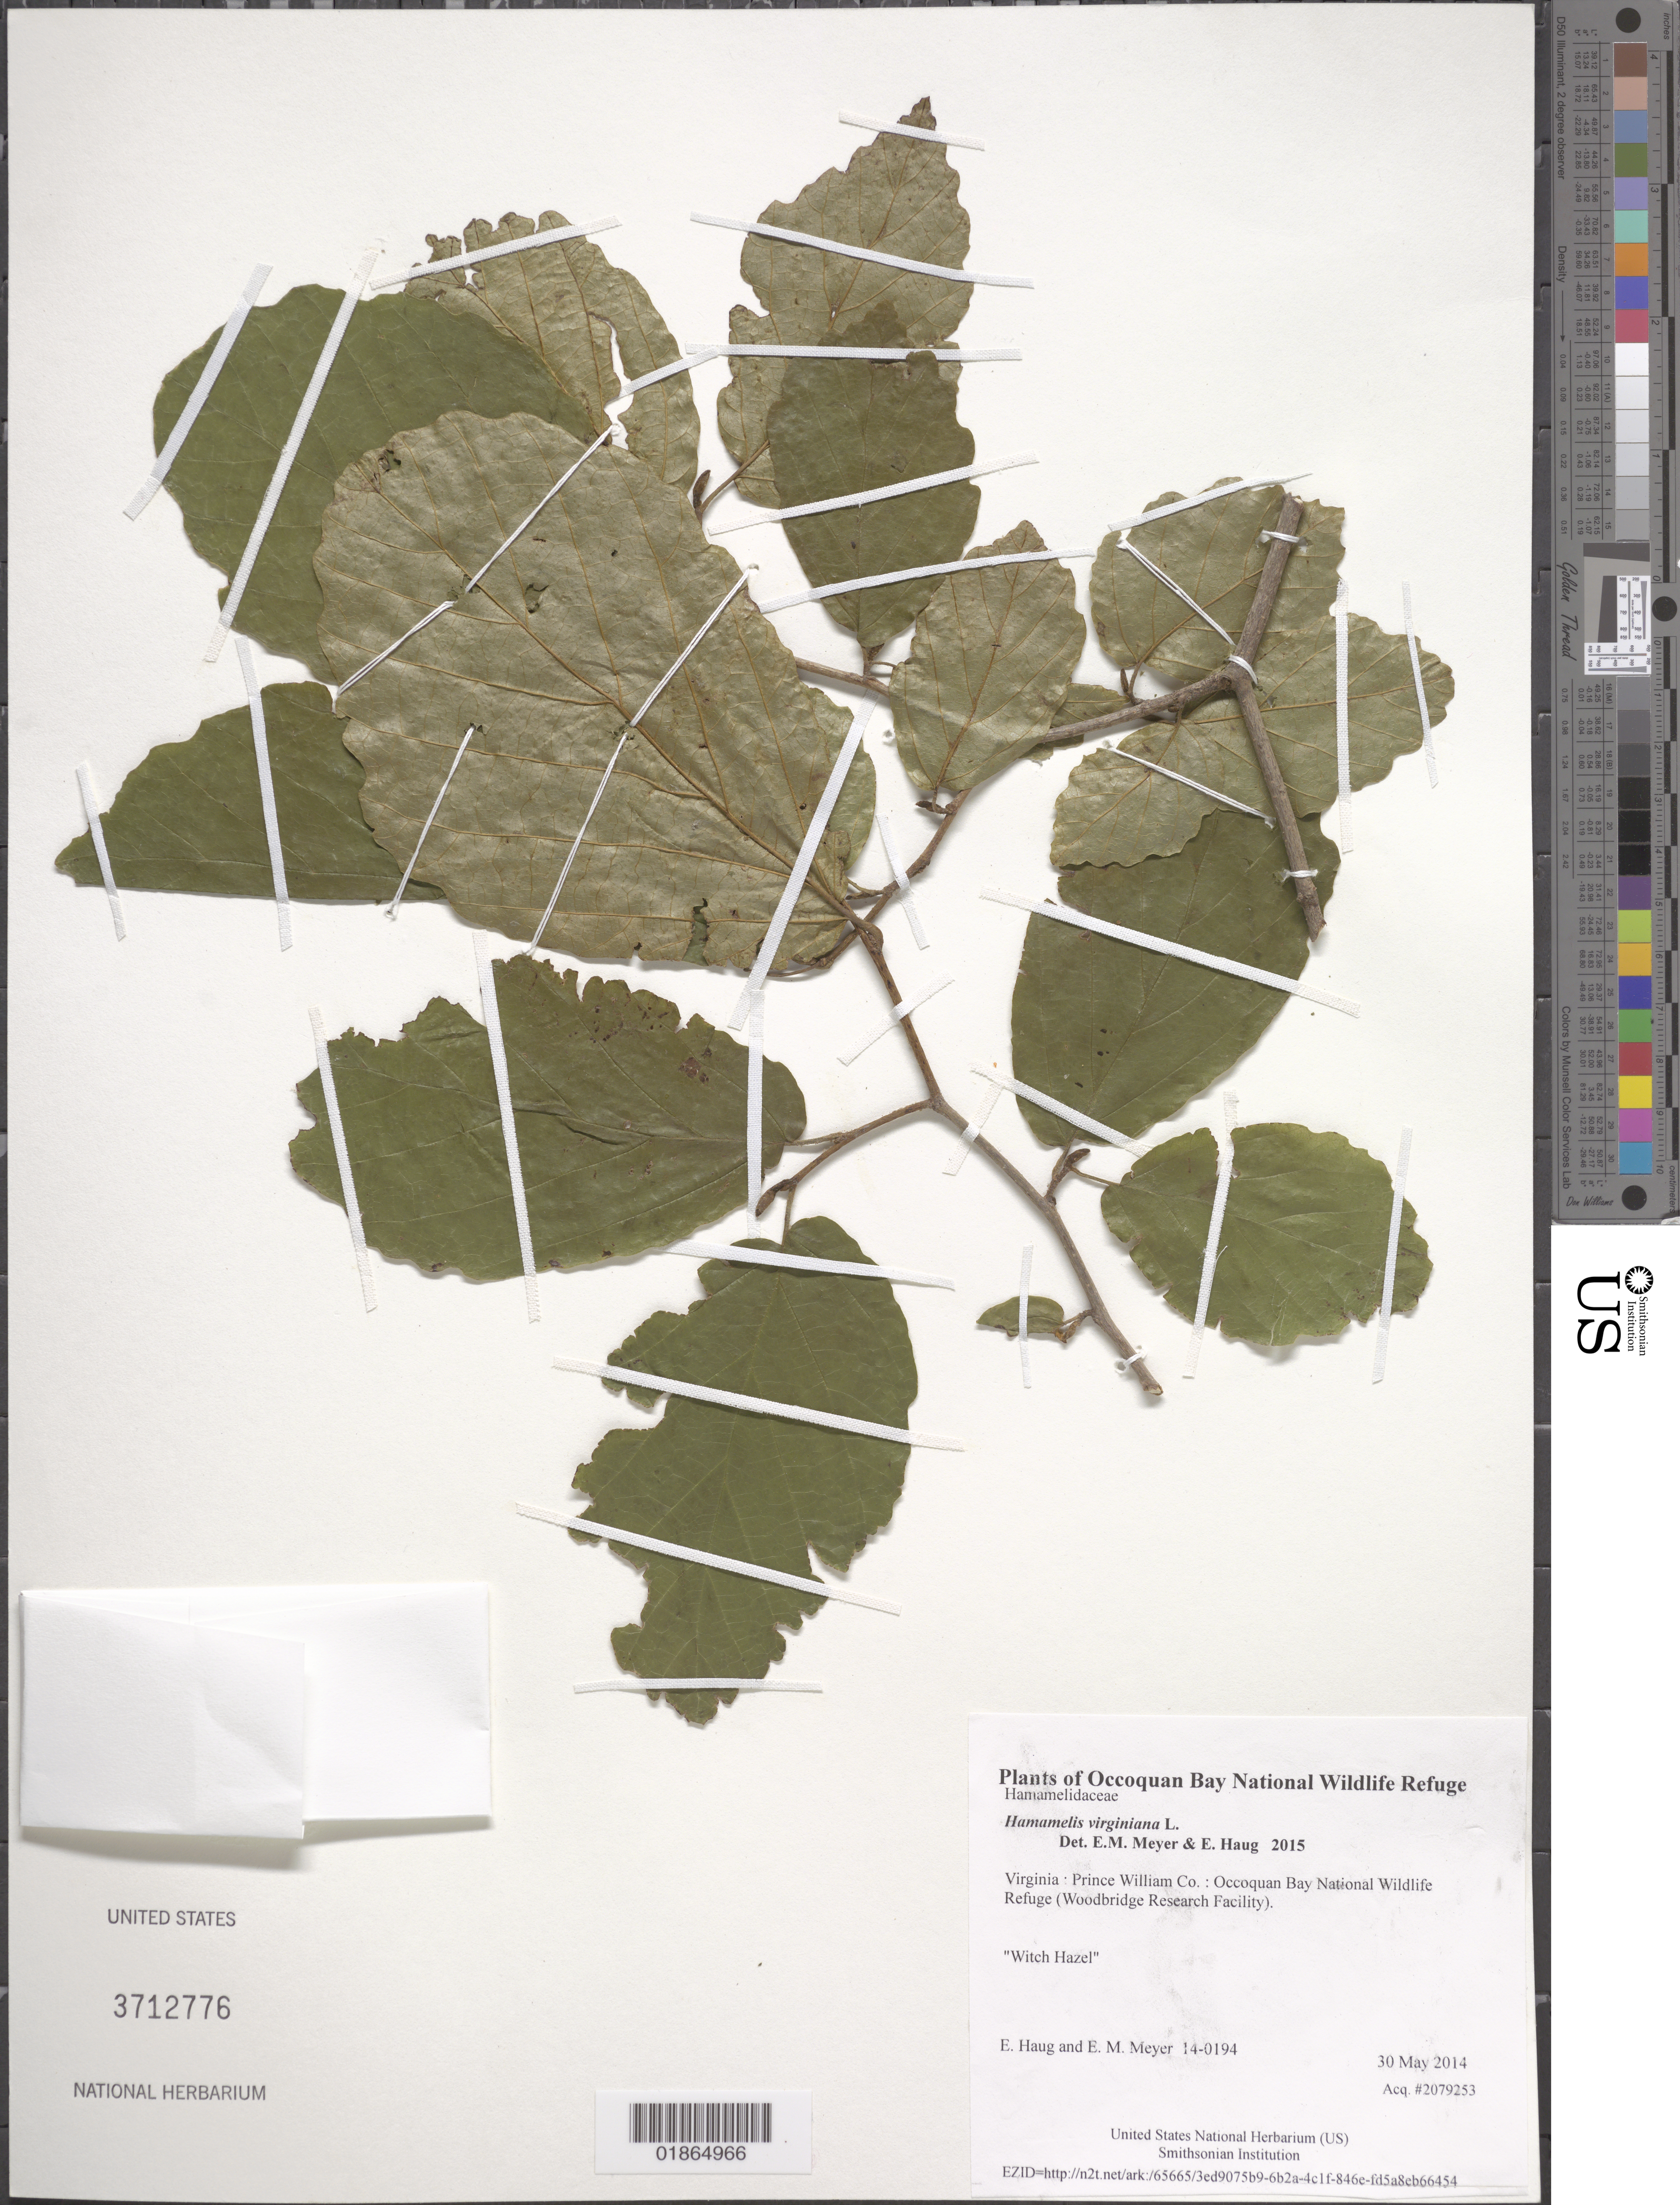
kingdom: Plantae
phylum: Tracheophyta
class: Magnoliopsida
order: Saxifragales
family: Hamamelidaceae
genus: Hamamelis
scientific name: Hamamelis virginiana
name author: L.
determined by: Meyer, E. M.; Haug, E.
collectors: E. Haug & E. M. Meyer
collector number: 14-0194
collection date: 2014-05-30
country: United States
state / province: Virginia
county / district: Prince William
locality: Occoquan Bay National Wildlife Refuge (Woodbridge Research Facility).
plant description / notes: Witch Hazel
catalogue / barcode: US 3712776